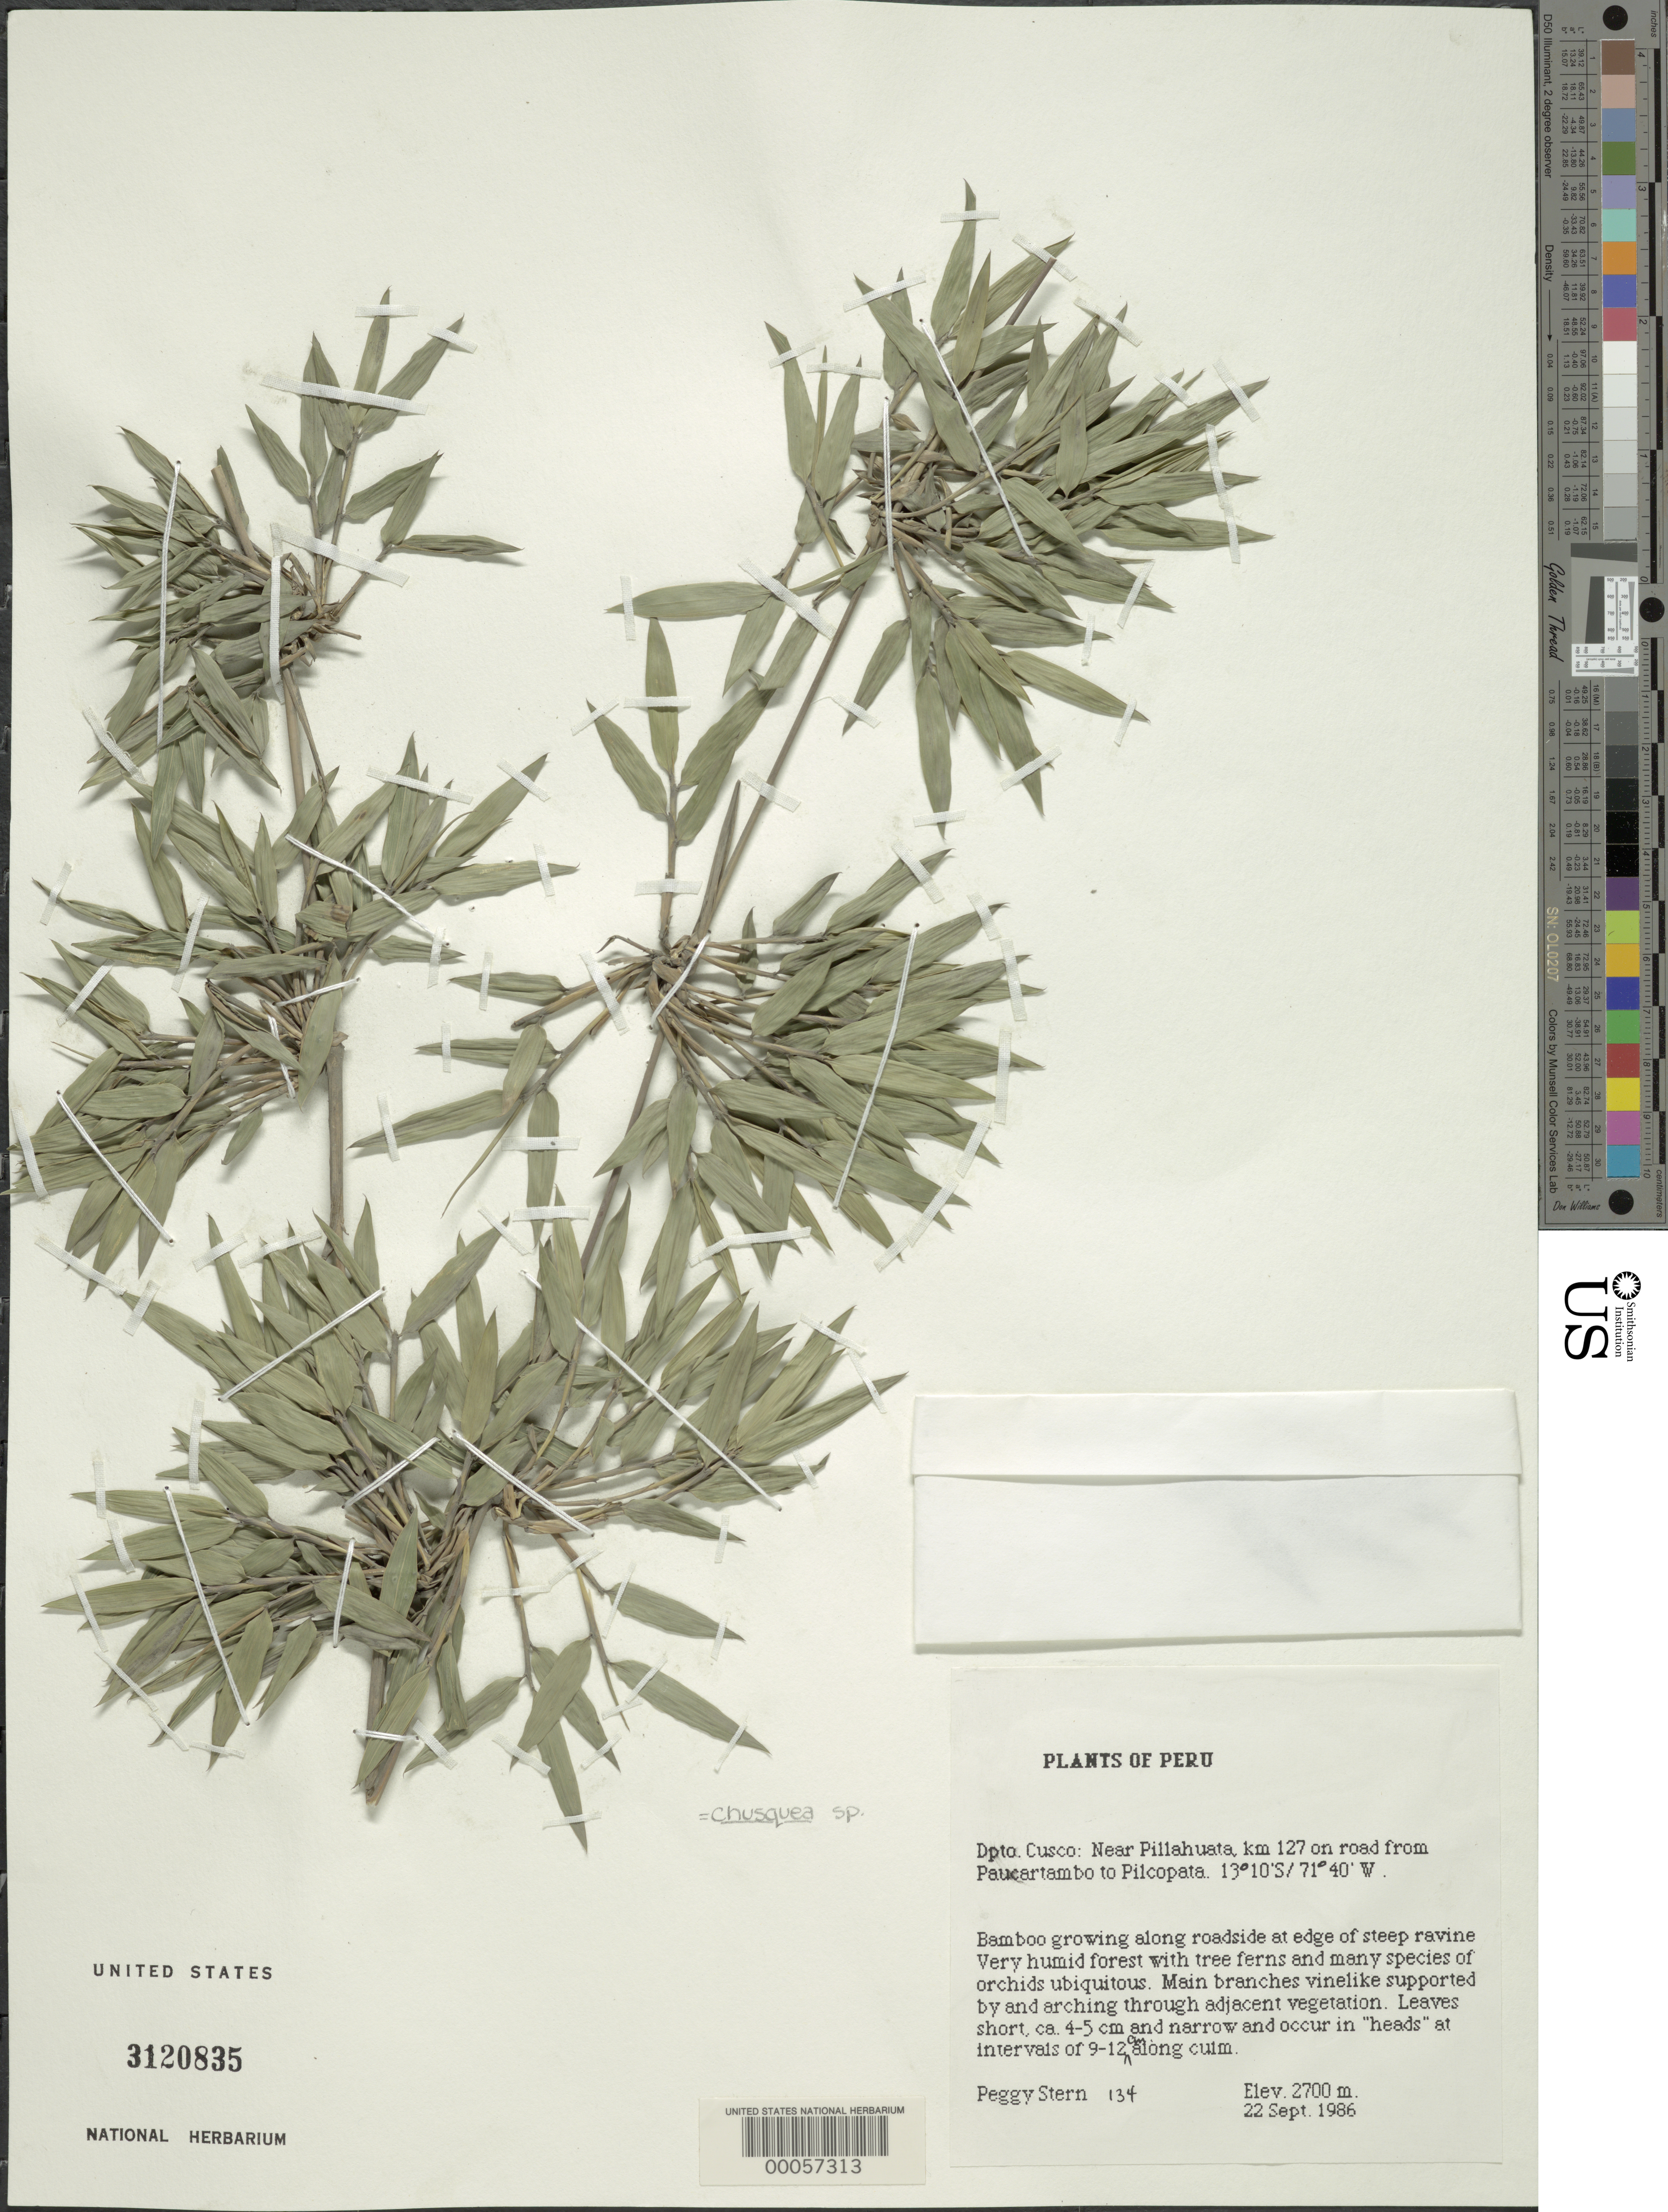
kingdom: Plantae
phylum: Tracheophyta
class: Liliopsida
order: Poales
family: Poaceae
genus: Chusquea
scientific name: Chusquea sp.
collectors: P. Stern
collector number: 134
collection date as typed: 22 Sep 1986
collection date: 1986-09-22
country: Peru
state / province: Cusco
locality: near Pillahuata, km 127 on road from Paucartambo to Pilcopata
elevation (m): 2700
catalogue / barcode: US 3120835